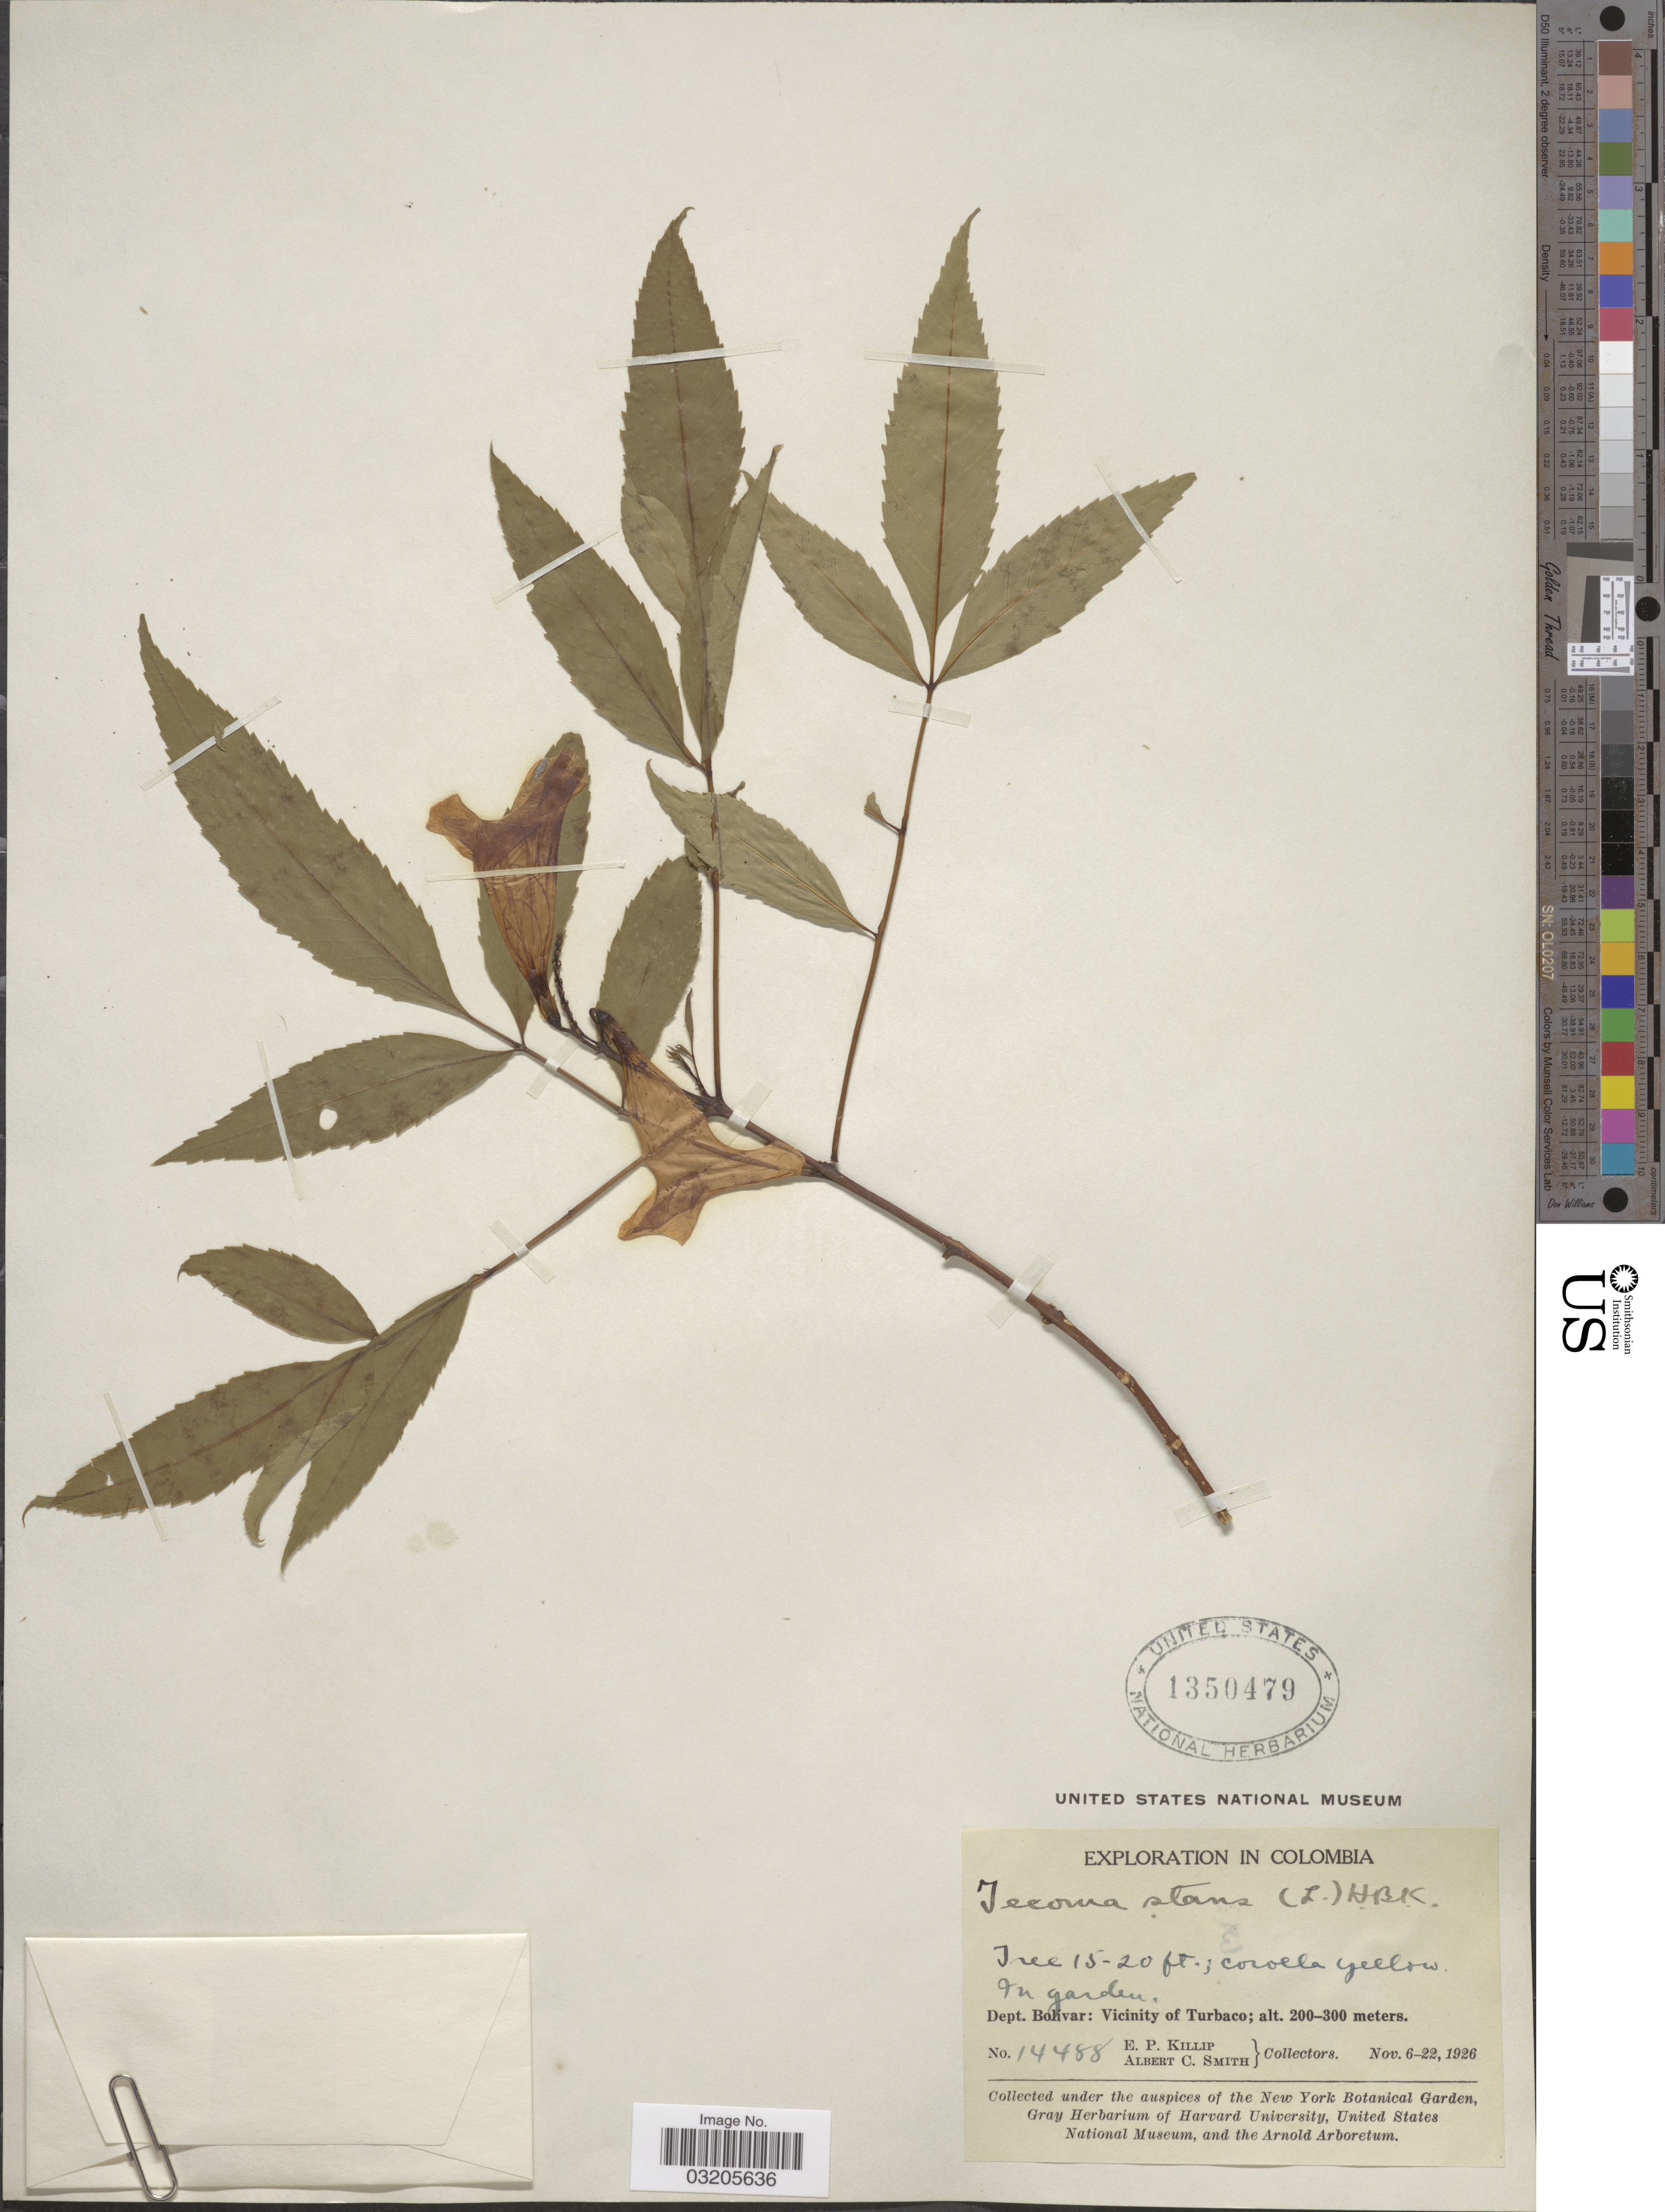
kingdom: Plantae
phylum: Tracheophyta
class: Magnoliopsida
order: Lamiales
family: Bignoniaceae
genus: Tecoma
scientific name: Tecoma stans var. stans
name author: (L.) Juss. ex Kunth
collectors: E. P. Killip & A. C. Smith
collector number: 14488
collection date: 1926-11-06/1926-11-22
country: Colombia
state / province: Bolívar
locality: Dept. Bolivar: Vicinity of Turbaco.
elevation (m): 200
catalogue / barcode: US 1350479